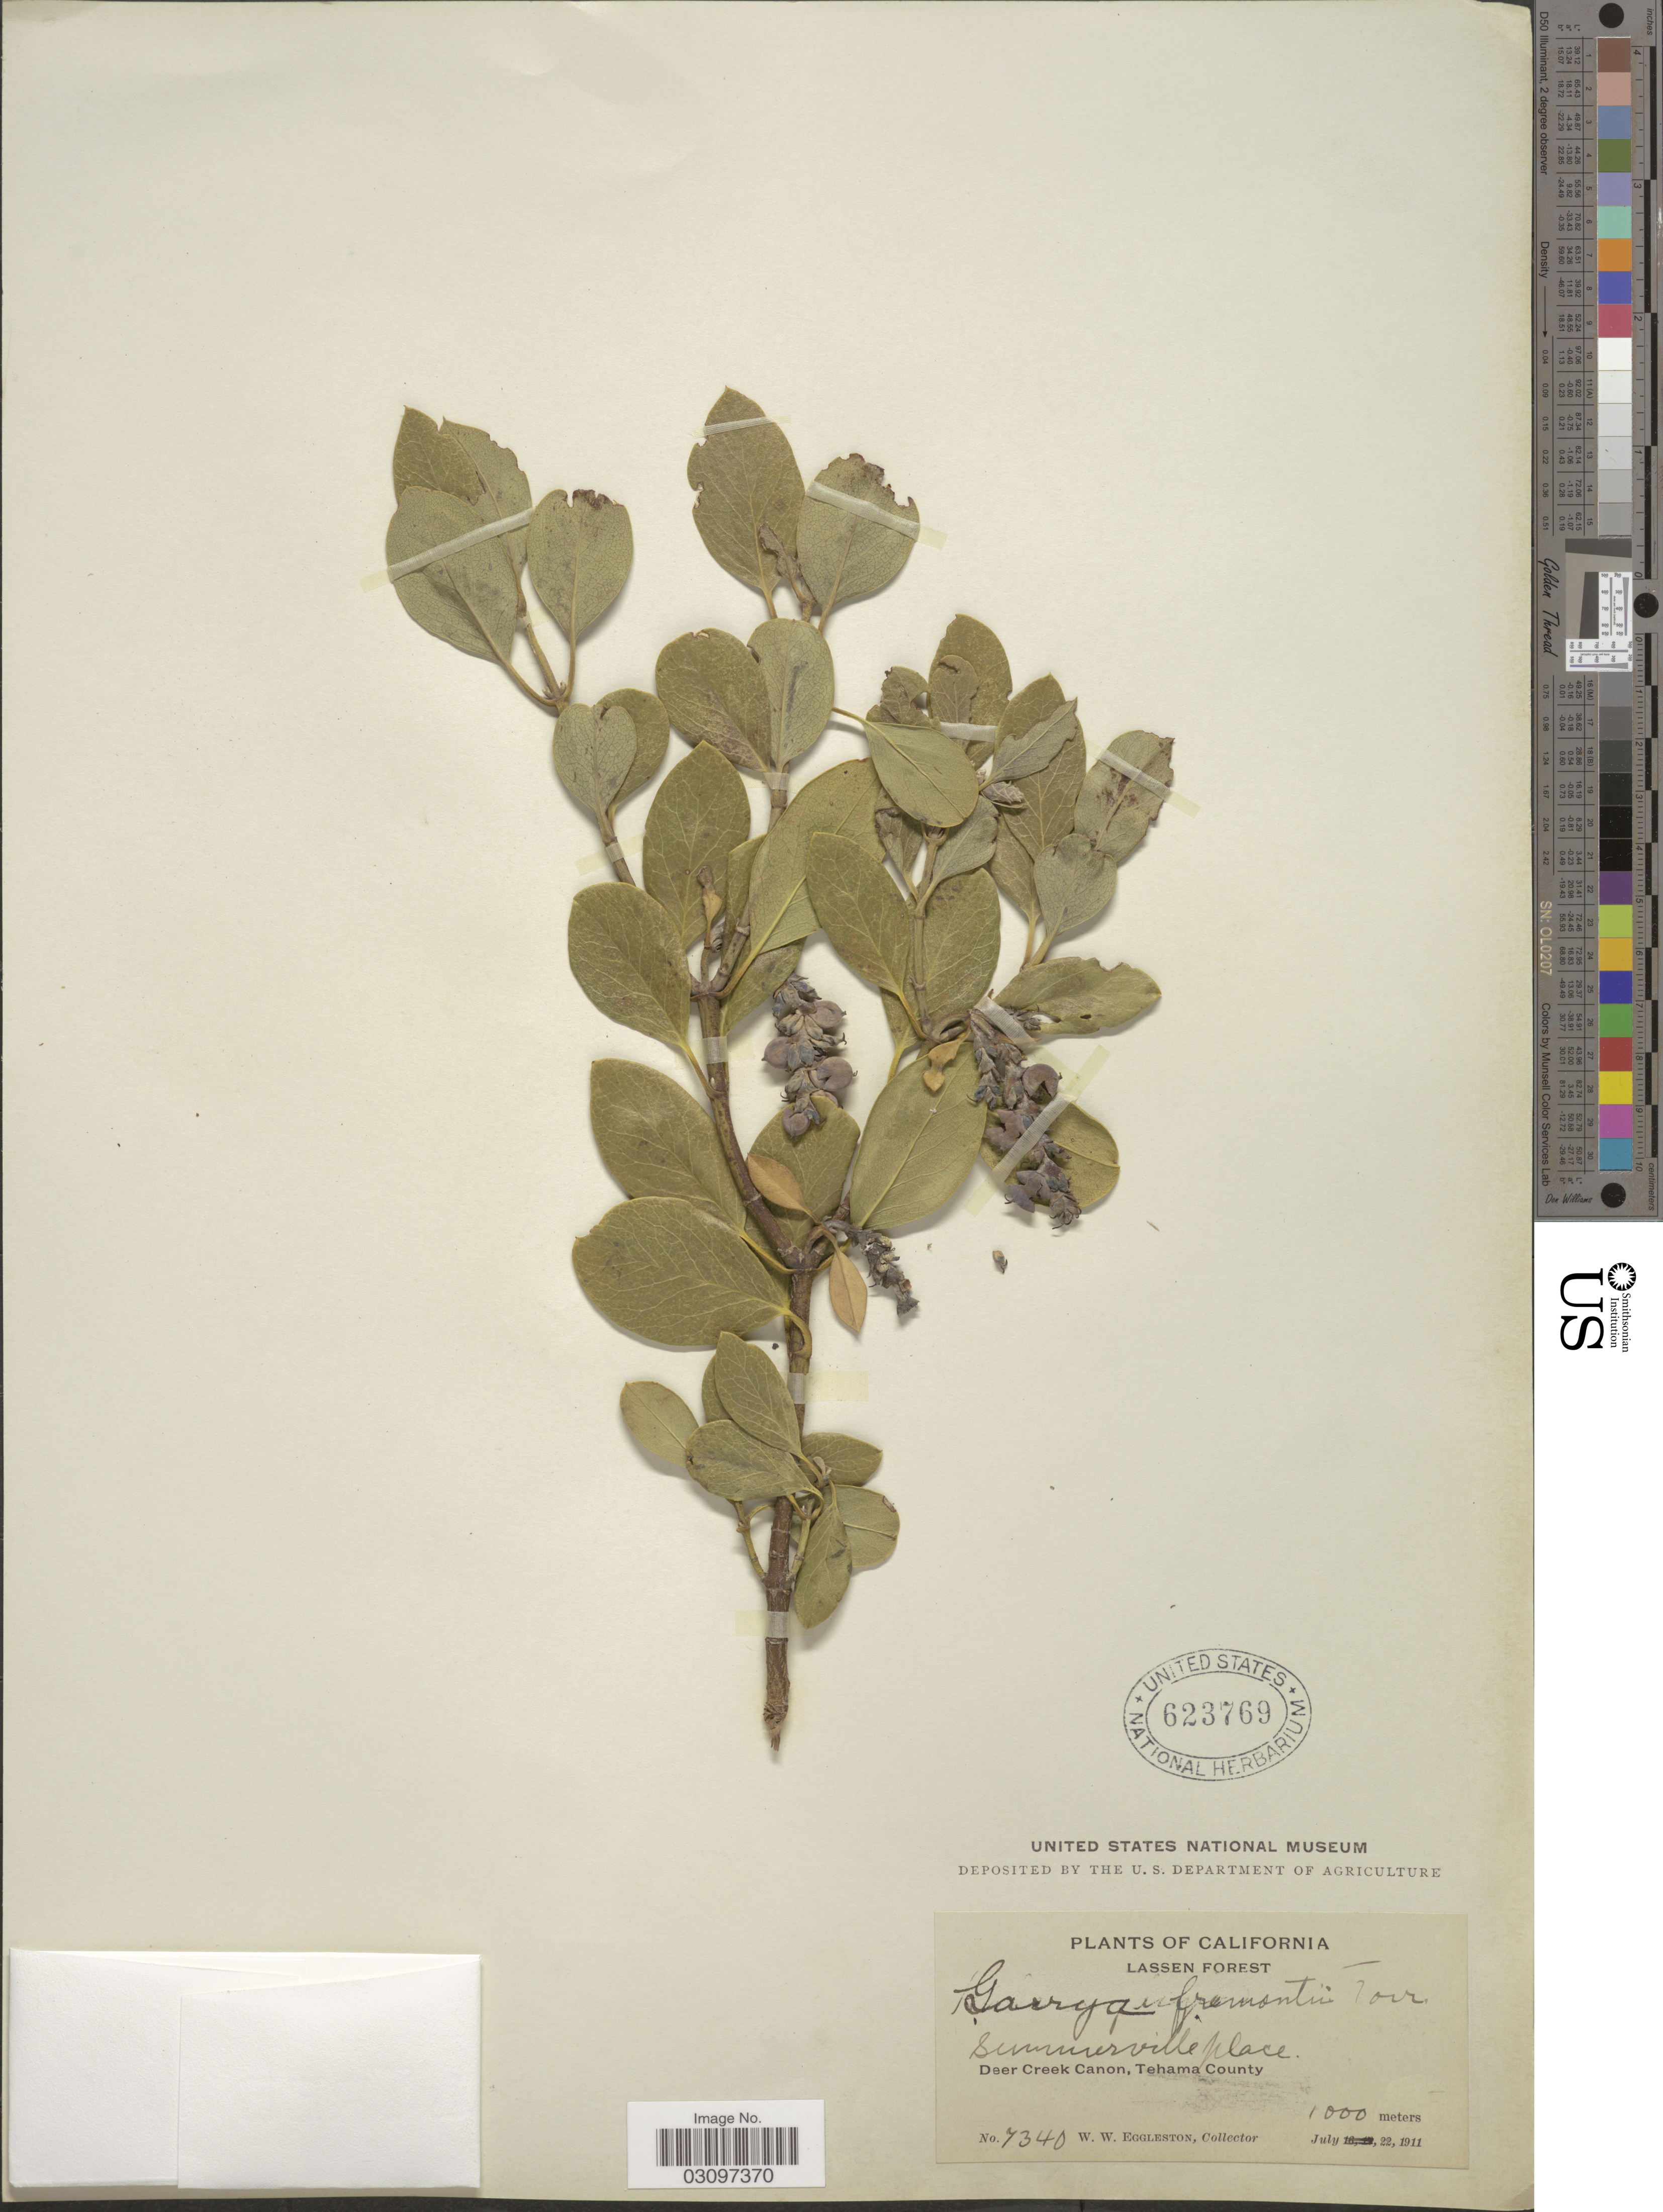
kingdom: Plantae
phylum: Tracheophyta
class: Magnoliopsida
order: Garryales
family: Garryaceae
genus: Garrya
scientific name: Garrya fremontii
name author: Torr.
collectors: W. W. Eggleston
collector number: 7340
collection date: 1911-07-22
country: United States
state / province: California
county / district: Tehama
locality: Lassen Forest. Summerville place. Deer Creek Canon, Tehama County.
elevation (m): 1000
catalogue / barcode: US 623769